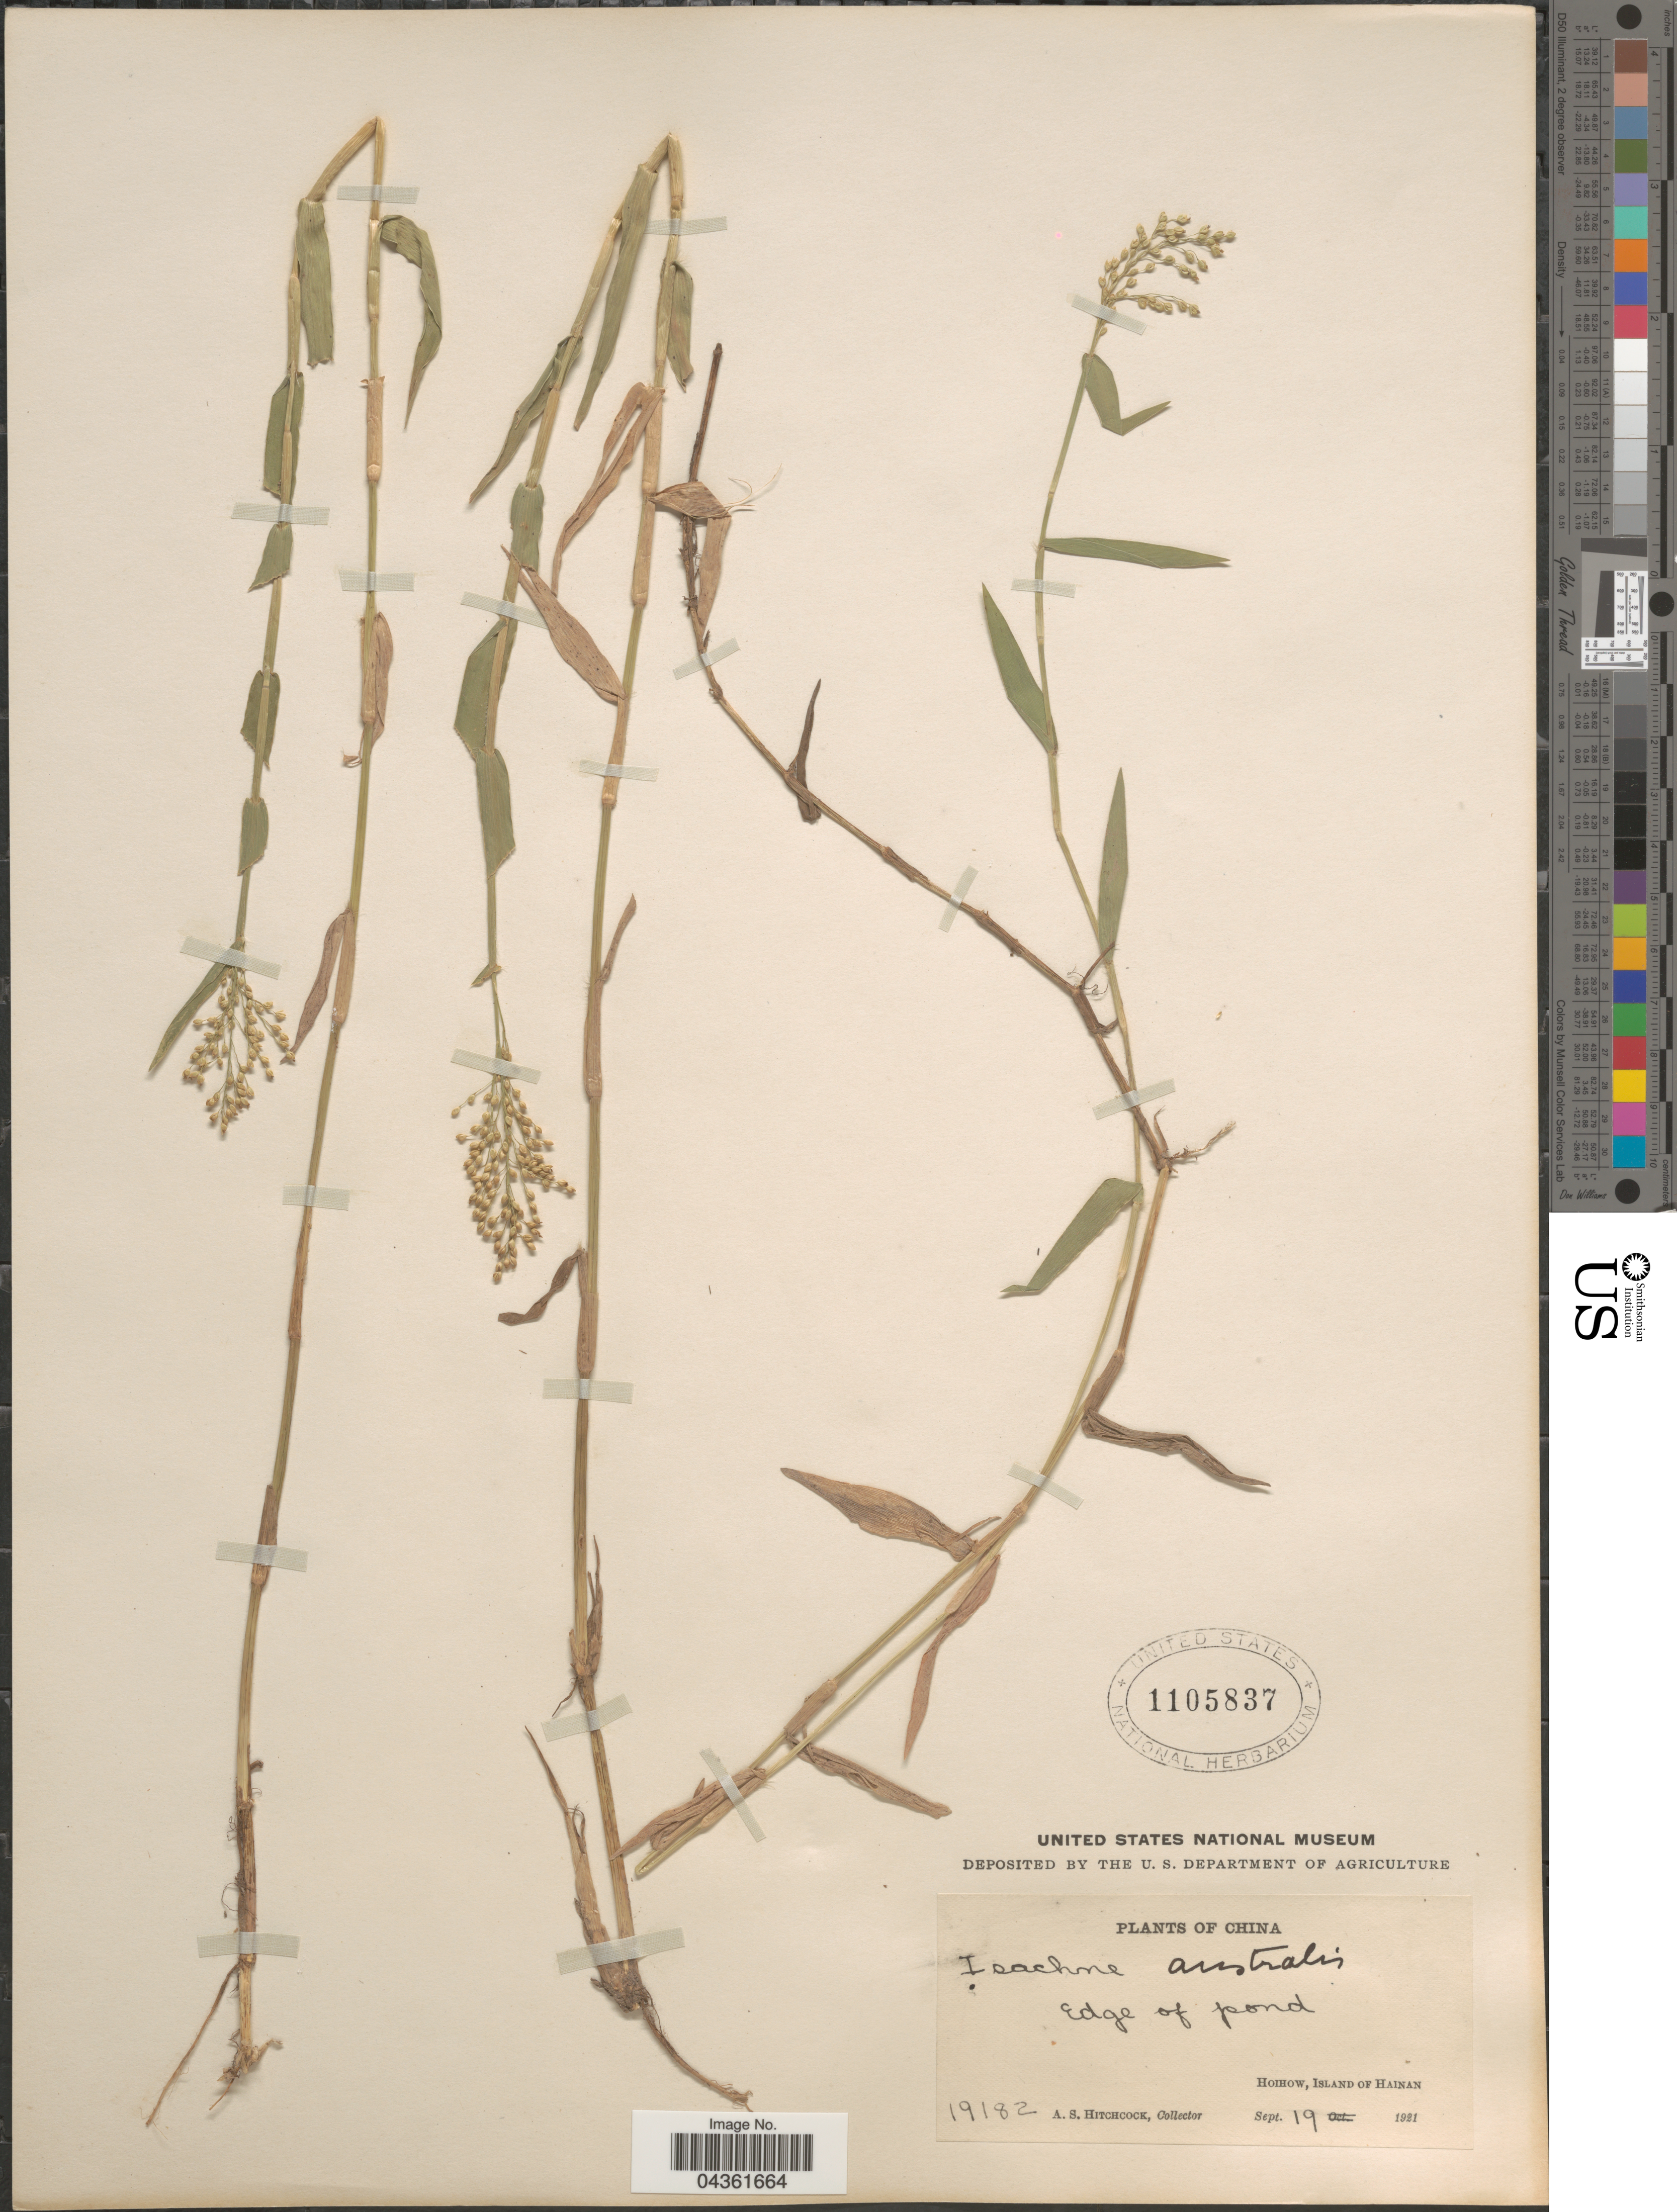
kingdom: Plantae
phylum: Tracheophyta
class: Liliopsida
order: Poales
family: Poaceae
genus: Isachne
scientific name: Isachne globosa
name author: (Thunb.) Kuntze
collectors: A. S. Hitchcock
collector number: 19182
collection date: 1921-09-19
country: China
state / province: Hainan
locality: Hoihow, Island of Hainan.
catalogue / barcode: US 1105837